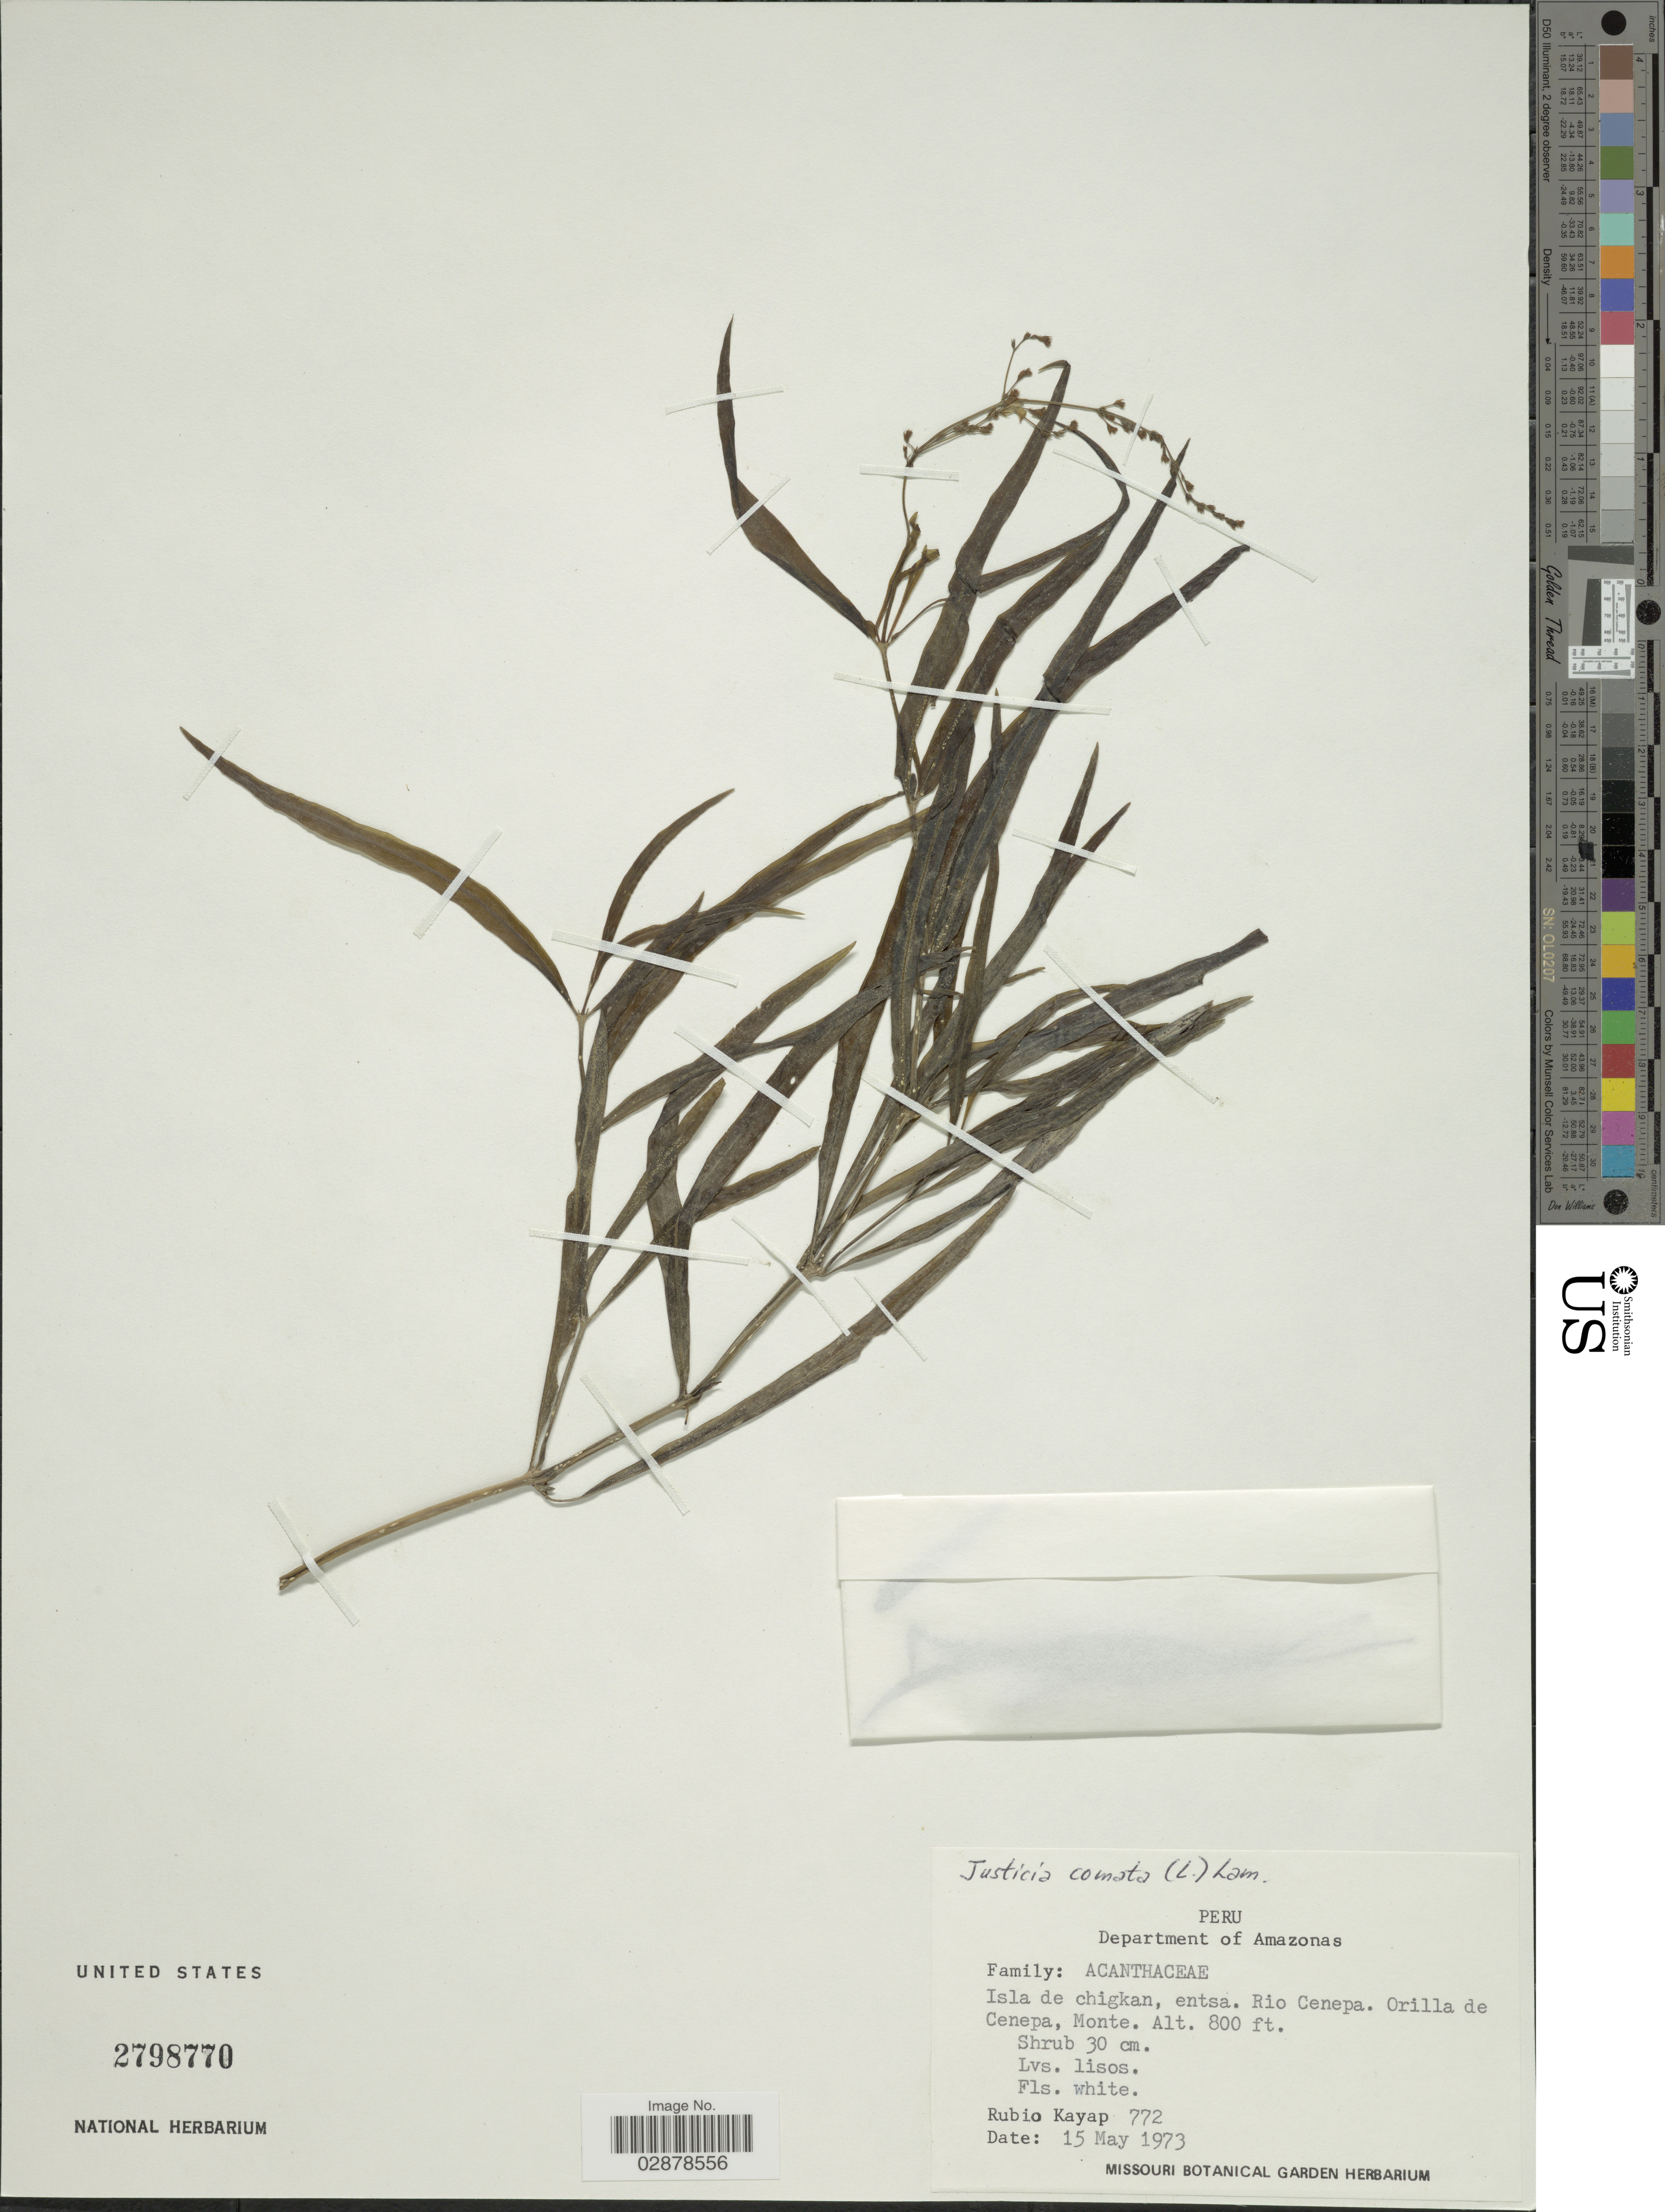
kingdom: Plantae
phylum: Tracheophyta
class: Magnoliopsida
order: Lamiales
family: Acanthaceae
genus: Justicia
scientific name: Justicia comata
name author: (L.) Lam.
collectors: R. Kayap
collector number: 772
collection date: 1973-05-15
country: Peru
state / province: Amazonas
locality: Isla de chigkan, entsa, Rio Cenepa, Orilla de Cenepa, Monte, Department of Amazonas.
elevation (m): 244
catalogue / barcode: US 2798770